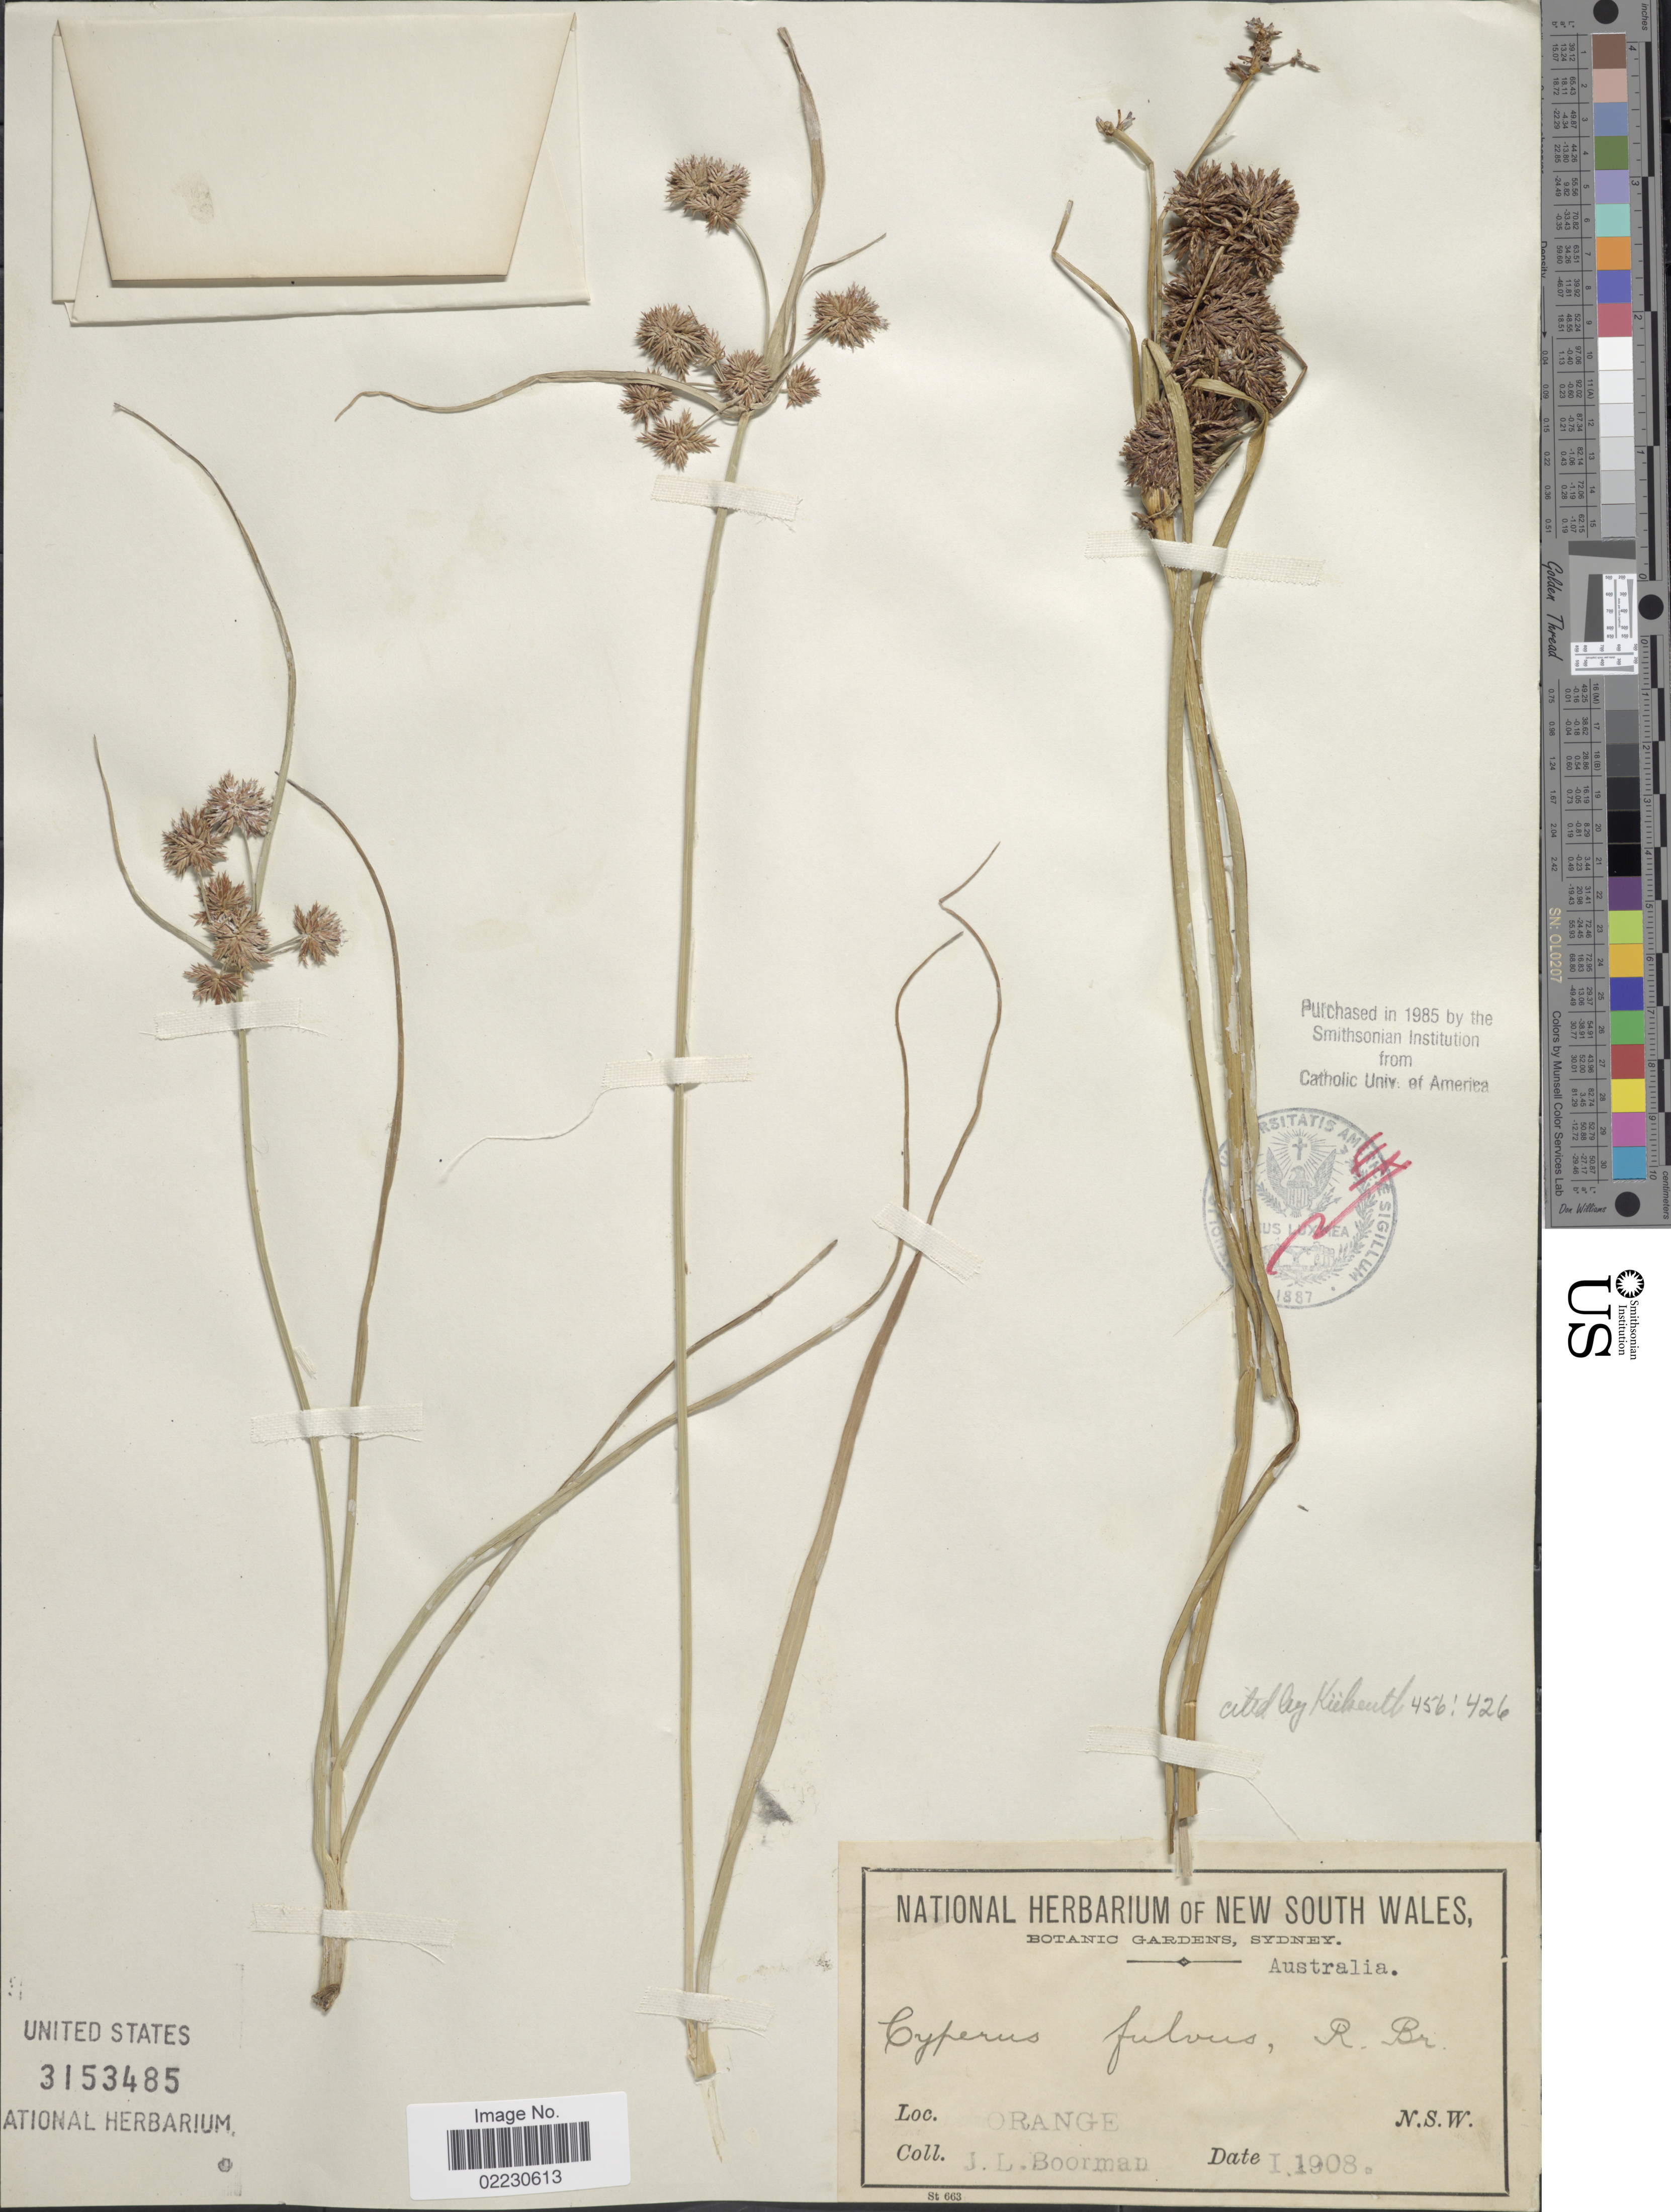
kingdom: Plantae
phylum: Tracheophyta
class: Liliopsida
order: Poales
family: Cyperaceae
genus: Cyperus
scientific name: Cyperus fulvus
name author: R. Br.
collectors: J. Boorman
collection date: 1908-01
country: Australia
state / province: New South Wales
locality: Orange. N.S.W.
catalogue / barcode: US 3153485